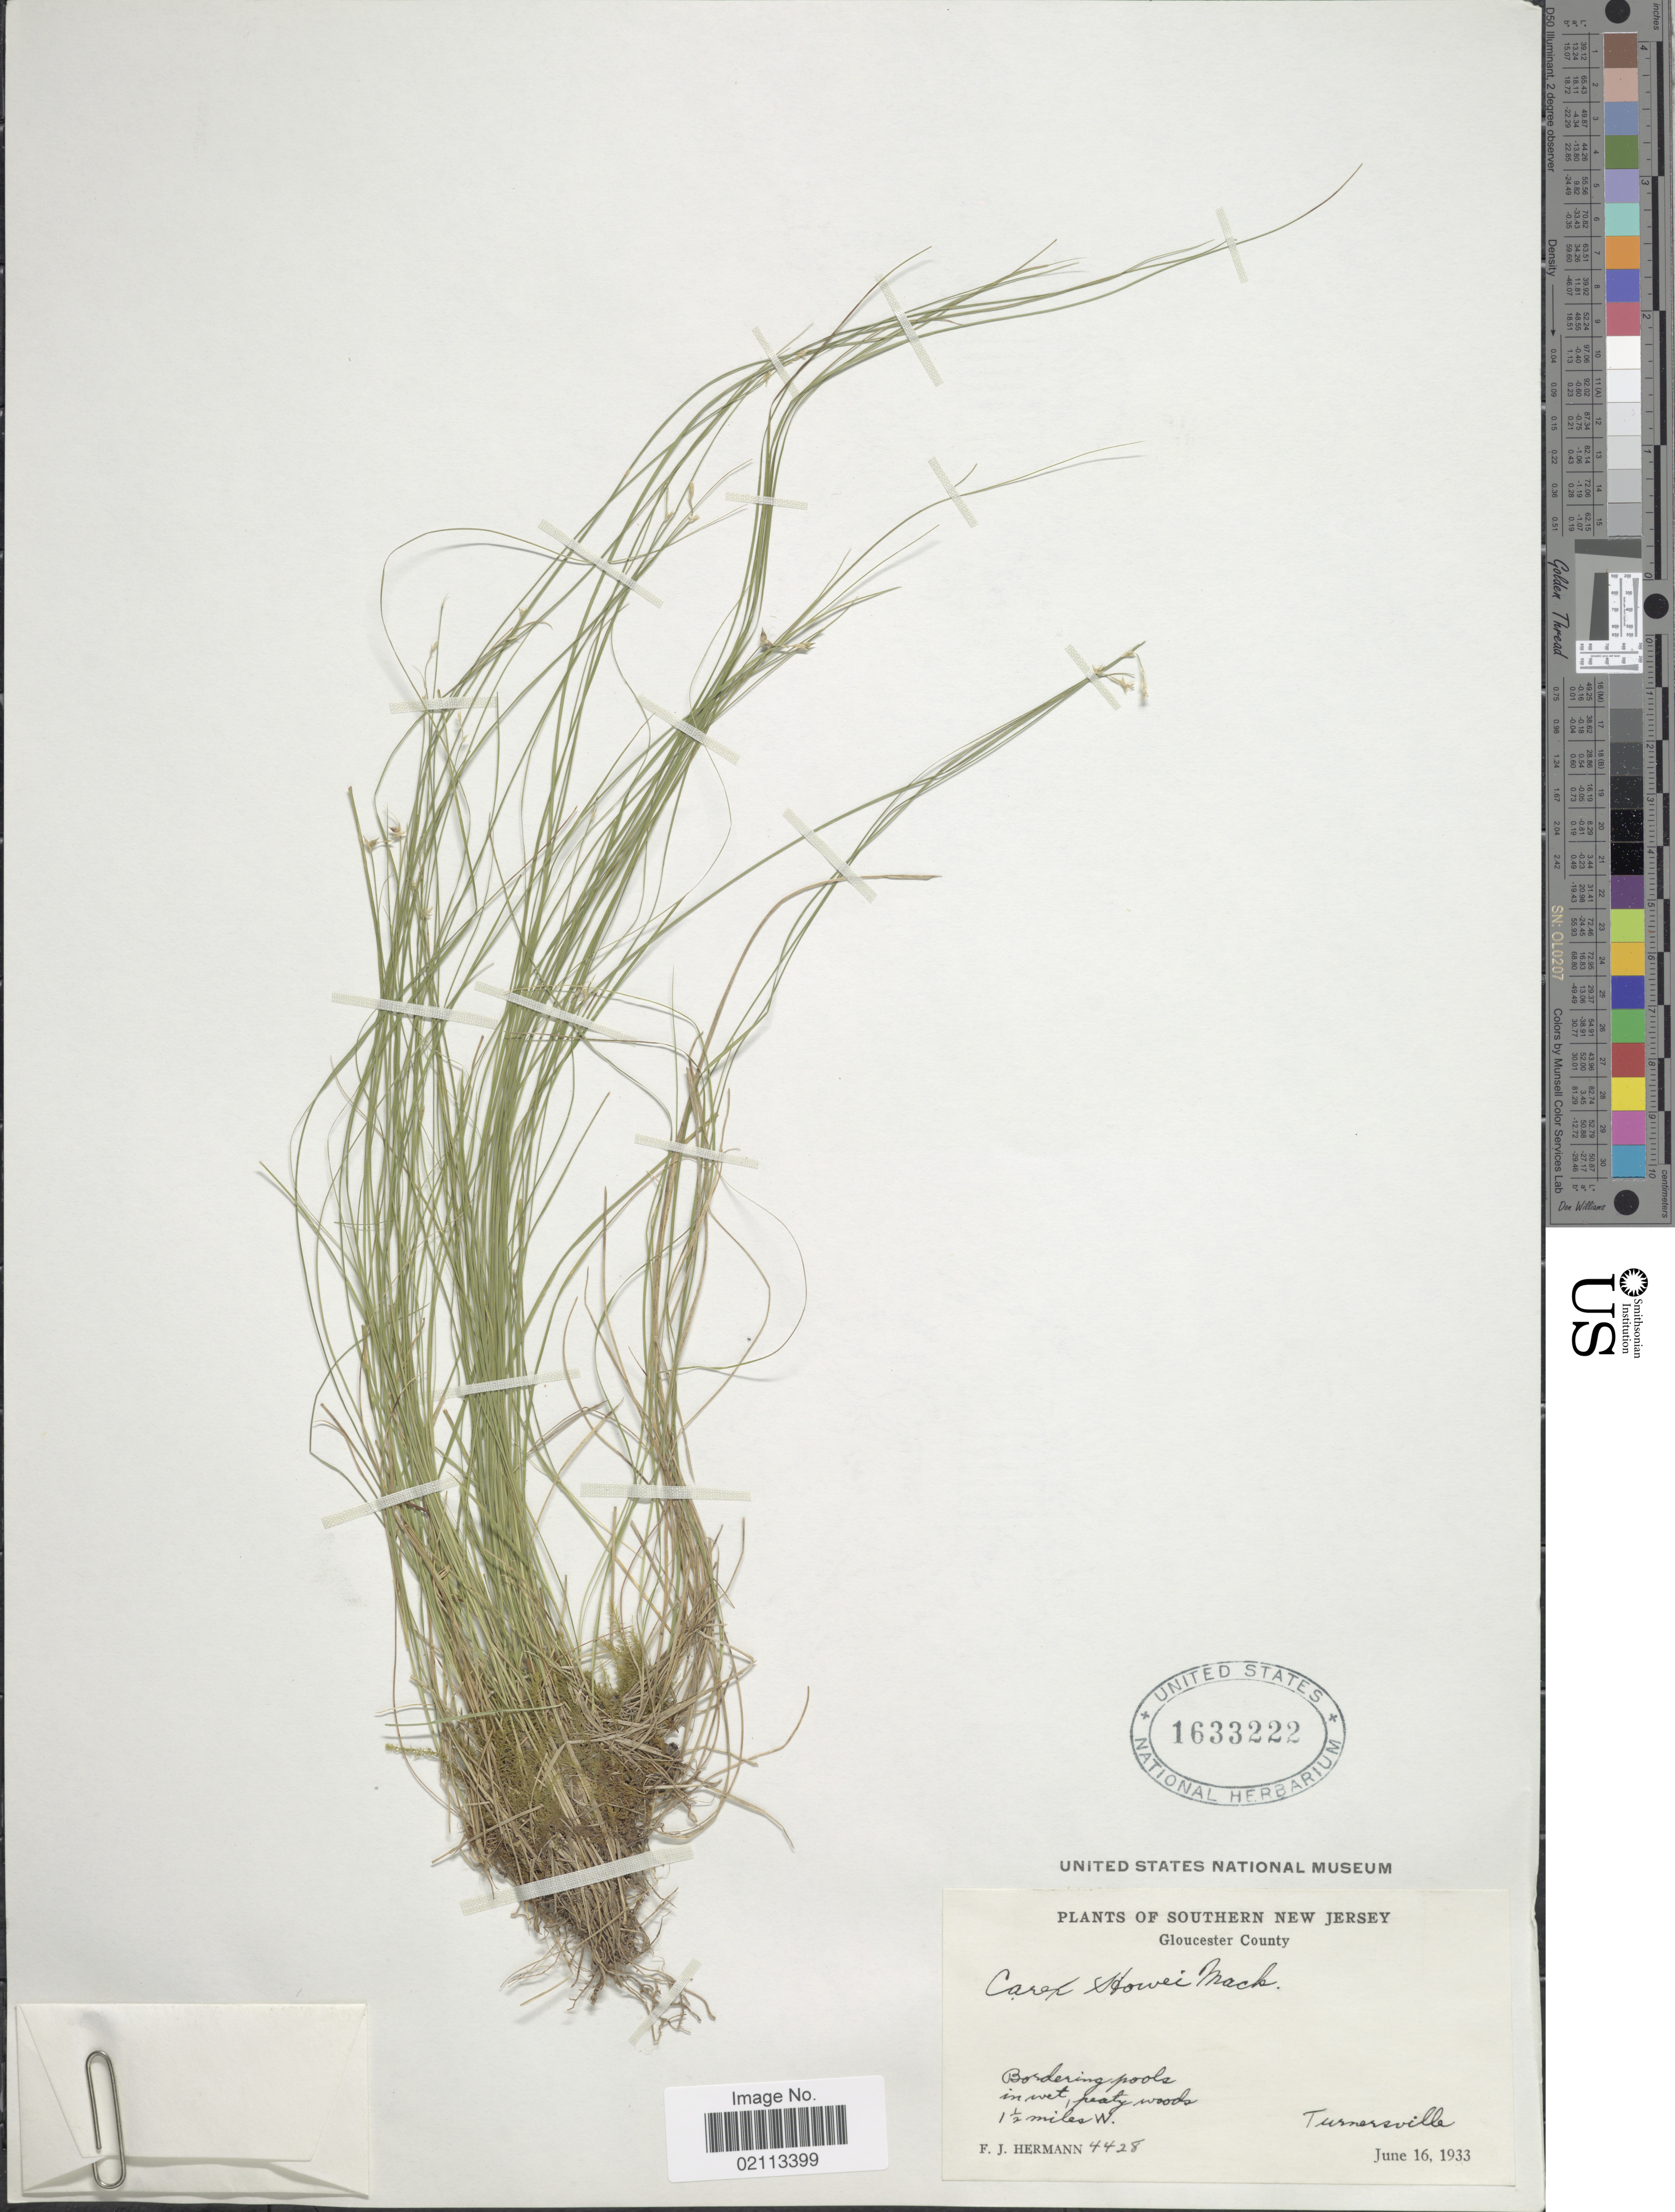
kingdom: Plantae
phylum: Tracheophyta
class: Liliopsida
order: Poales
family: Cyperaceae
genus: Carex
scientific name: Carex howei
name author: Mack.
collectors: F. J. Hermann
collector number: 4428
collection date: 1933-06-16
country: United States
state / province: New Jersey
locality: Southern New Jersey, Gloucester County, Border pools in wet, peaty woods, 1½ miles W. Turnersville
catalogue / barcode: US 1633222